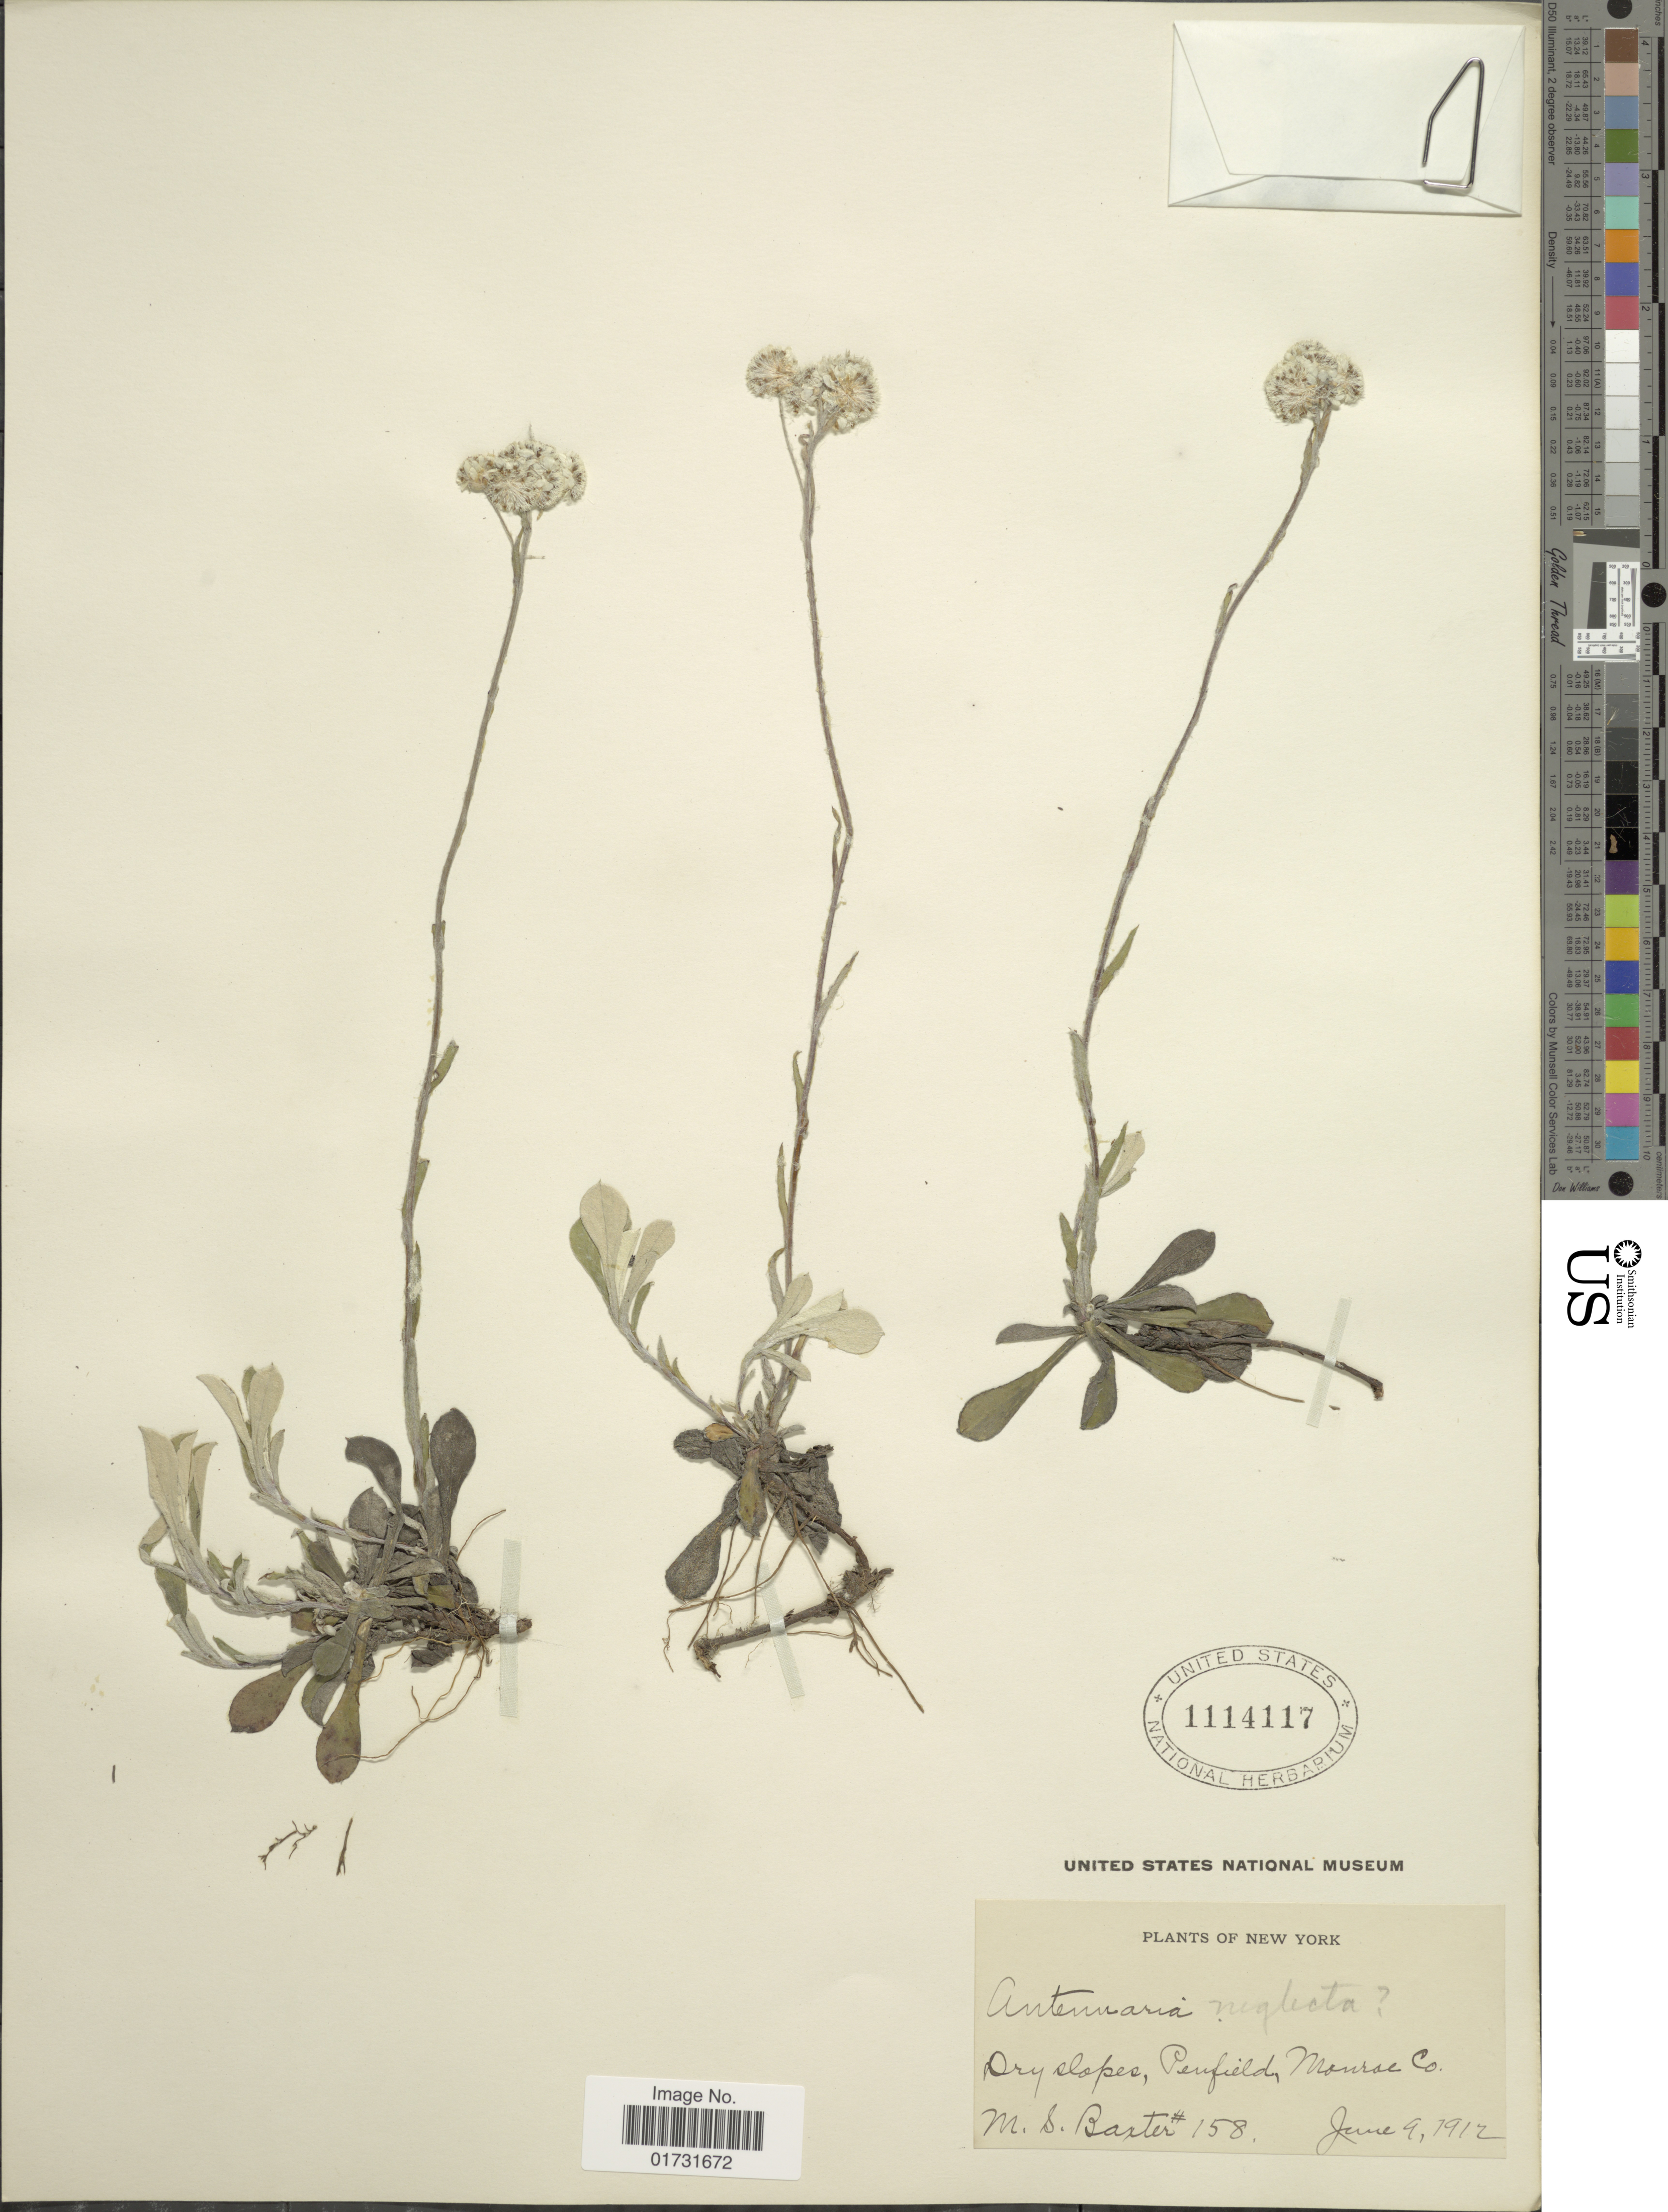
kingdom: Plantae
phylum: Tracheophyta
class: Magnoliopsida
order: Asterales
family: Asteraceae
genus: Antennaria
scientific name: Antennaria neglecta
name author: Greene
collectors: M. Baxter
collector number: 158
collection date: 1912-06-09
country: United States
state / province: New York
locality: Penfield, Monroe Co.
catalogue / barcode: US 1114117